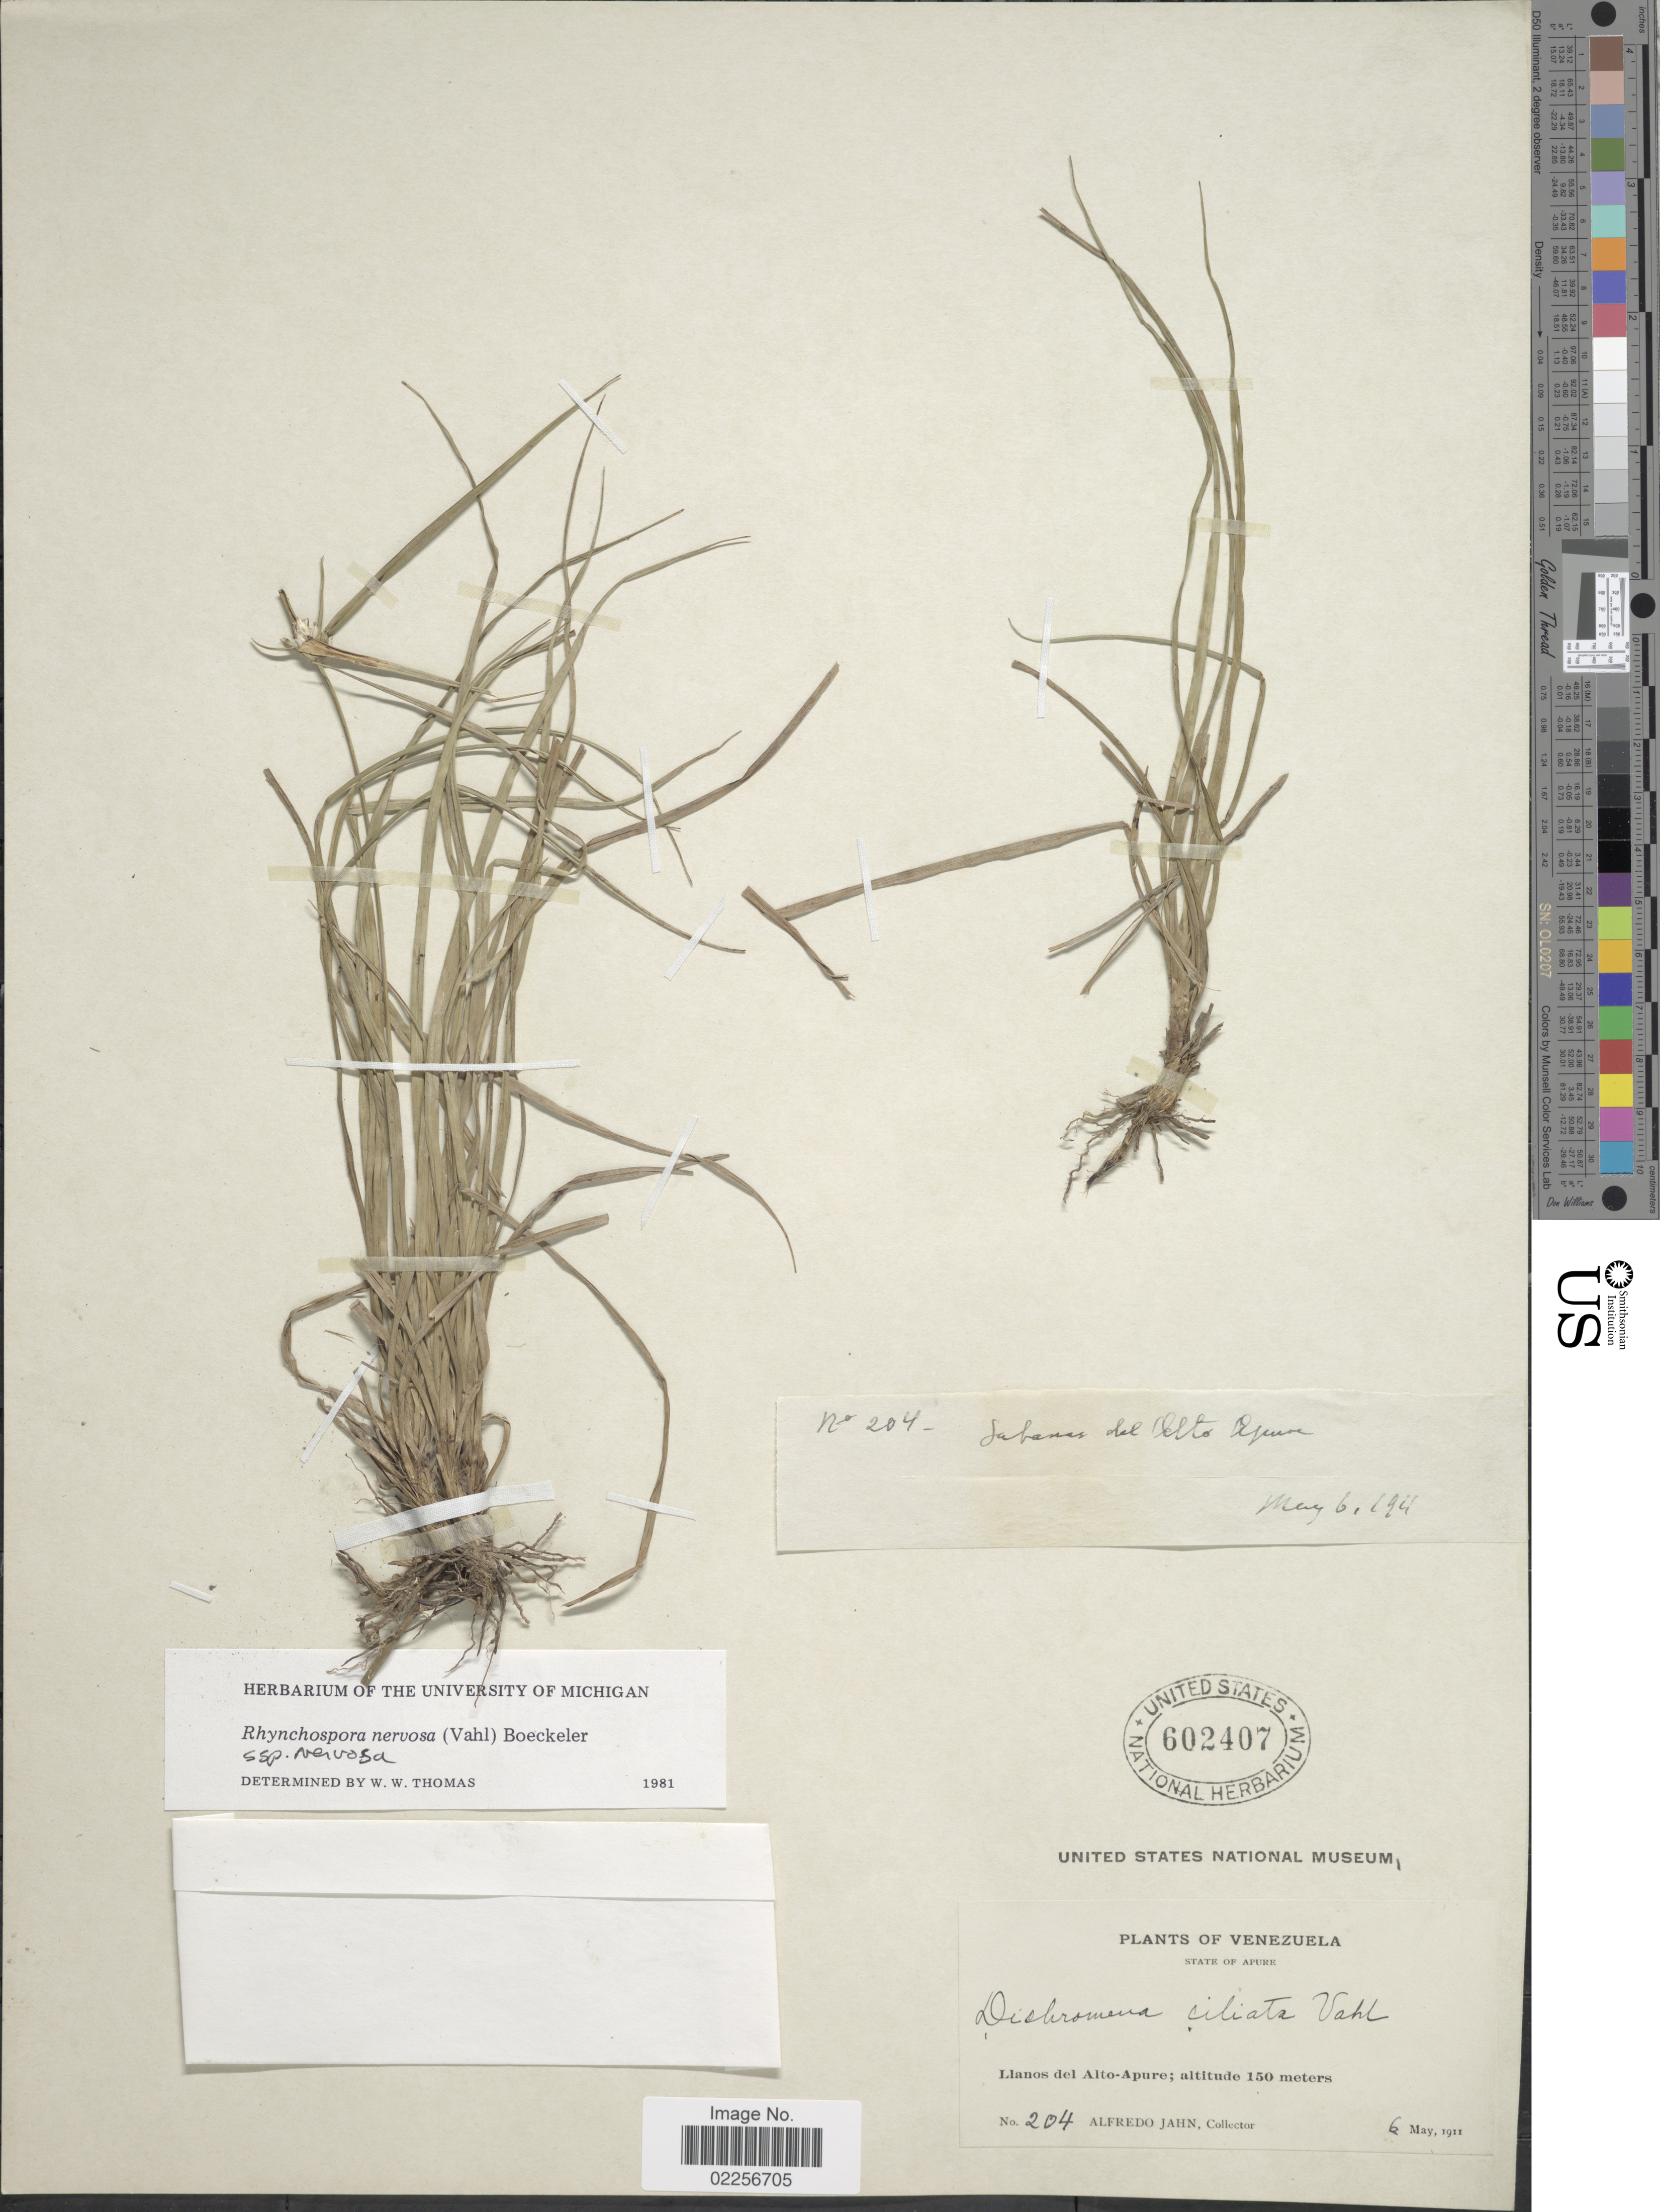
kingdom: Plantae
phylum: Tracheophyta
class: Liliopsida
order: Poales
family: Cyperaceae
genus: Rhynchospora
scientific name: Rhynchospora nervosa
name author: (Vahl) Boeckeler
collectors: A. Jahn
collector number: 204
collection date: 1911-05-06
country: Venezuela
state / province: Apure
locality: Llanos del Alto-Apure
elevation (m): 150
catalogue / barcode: US 602407